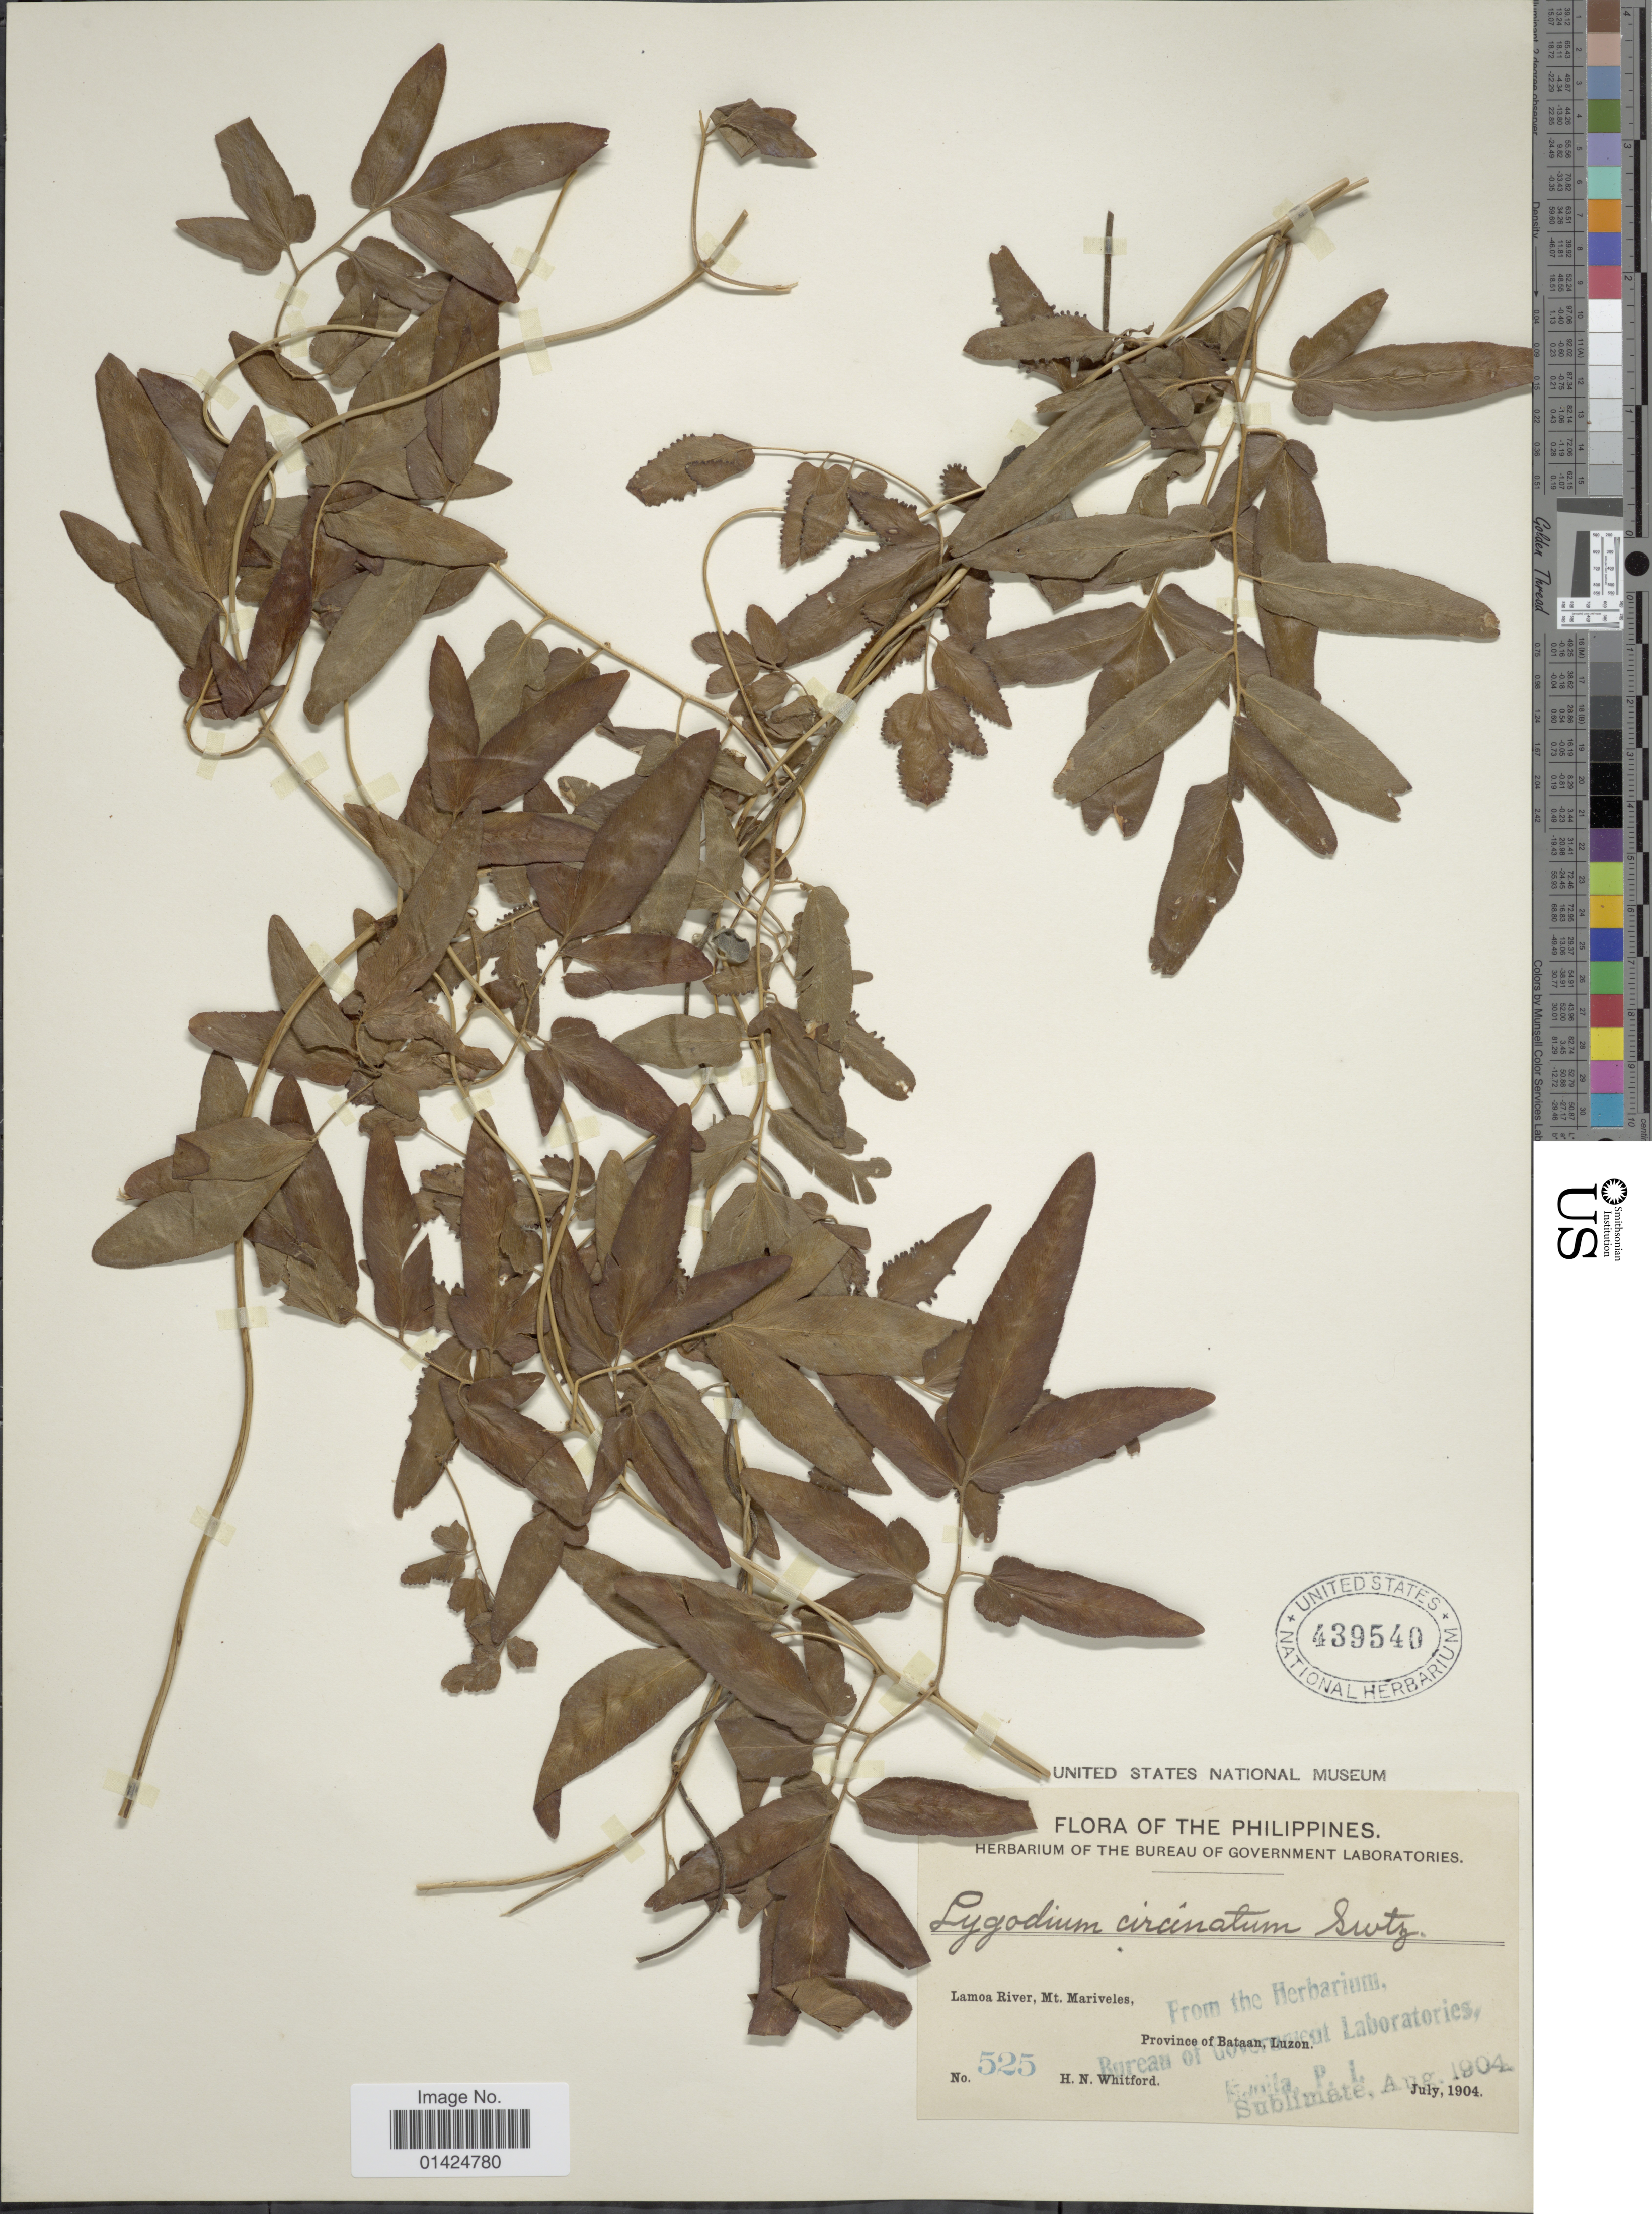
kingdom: Plantae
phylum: Tracheophyta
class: Polypodiopsida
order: Schizaeales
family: Lygodiaceae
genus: Lygodium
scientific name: Lygodium flexuosum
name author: Sw.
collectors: H. N. Whitford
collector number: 525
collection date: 1904-07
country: Philippines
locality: Lamao River,Mt. Mariveles, Province of Bataan,Luzon.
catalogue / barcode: US 439540